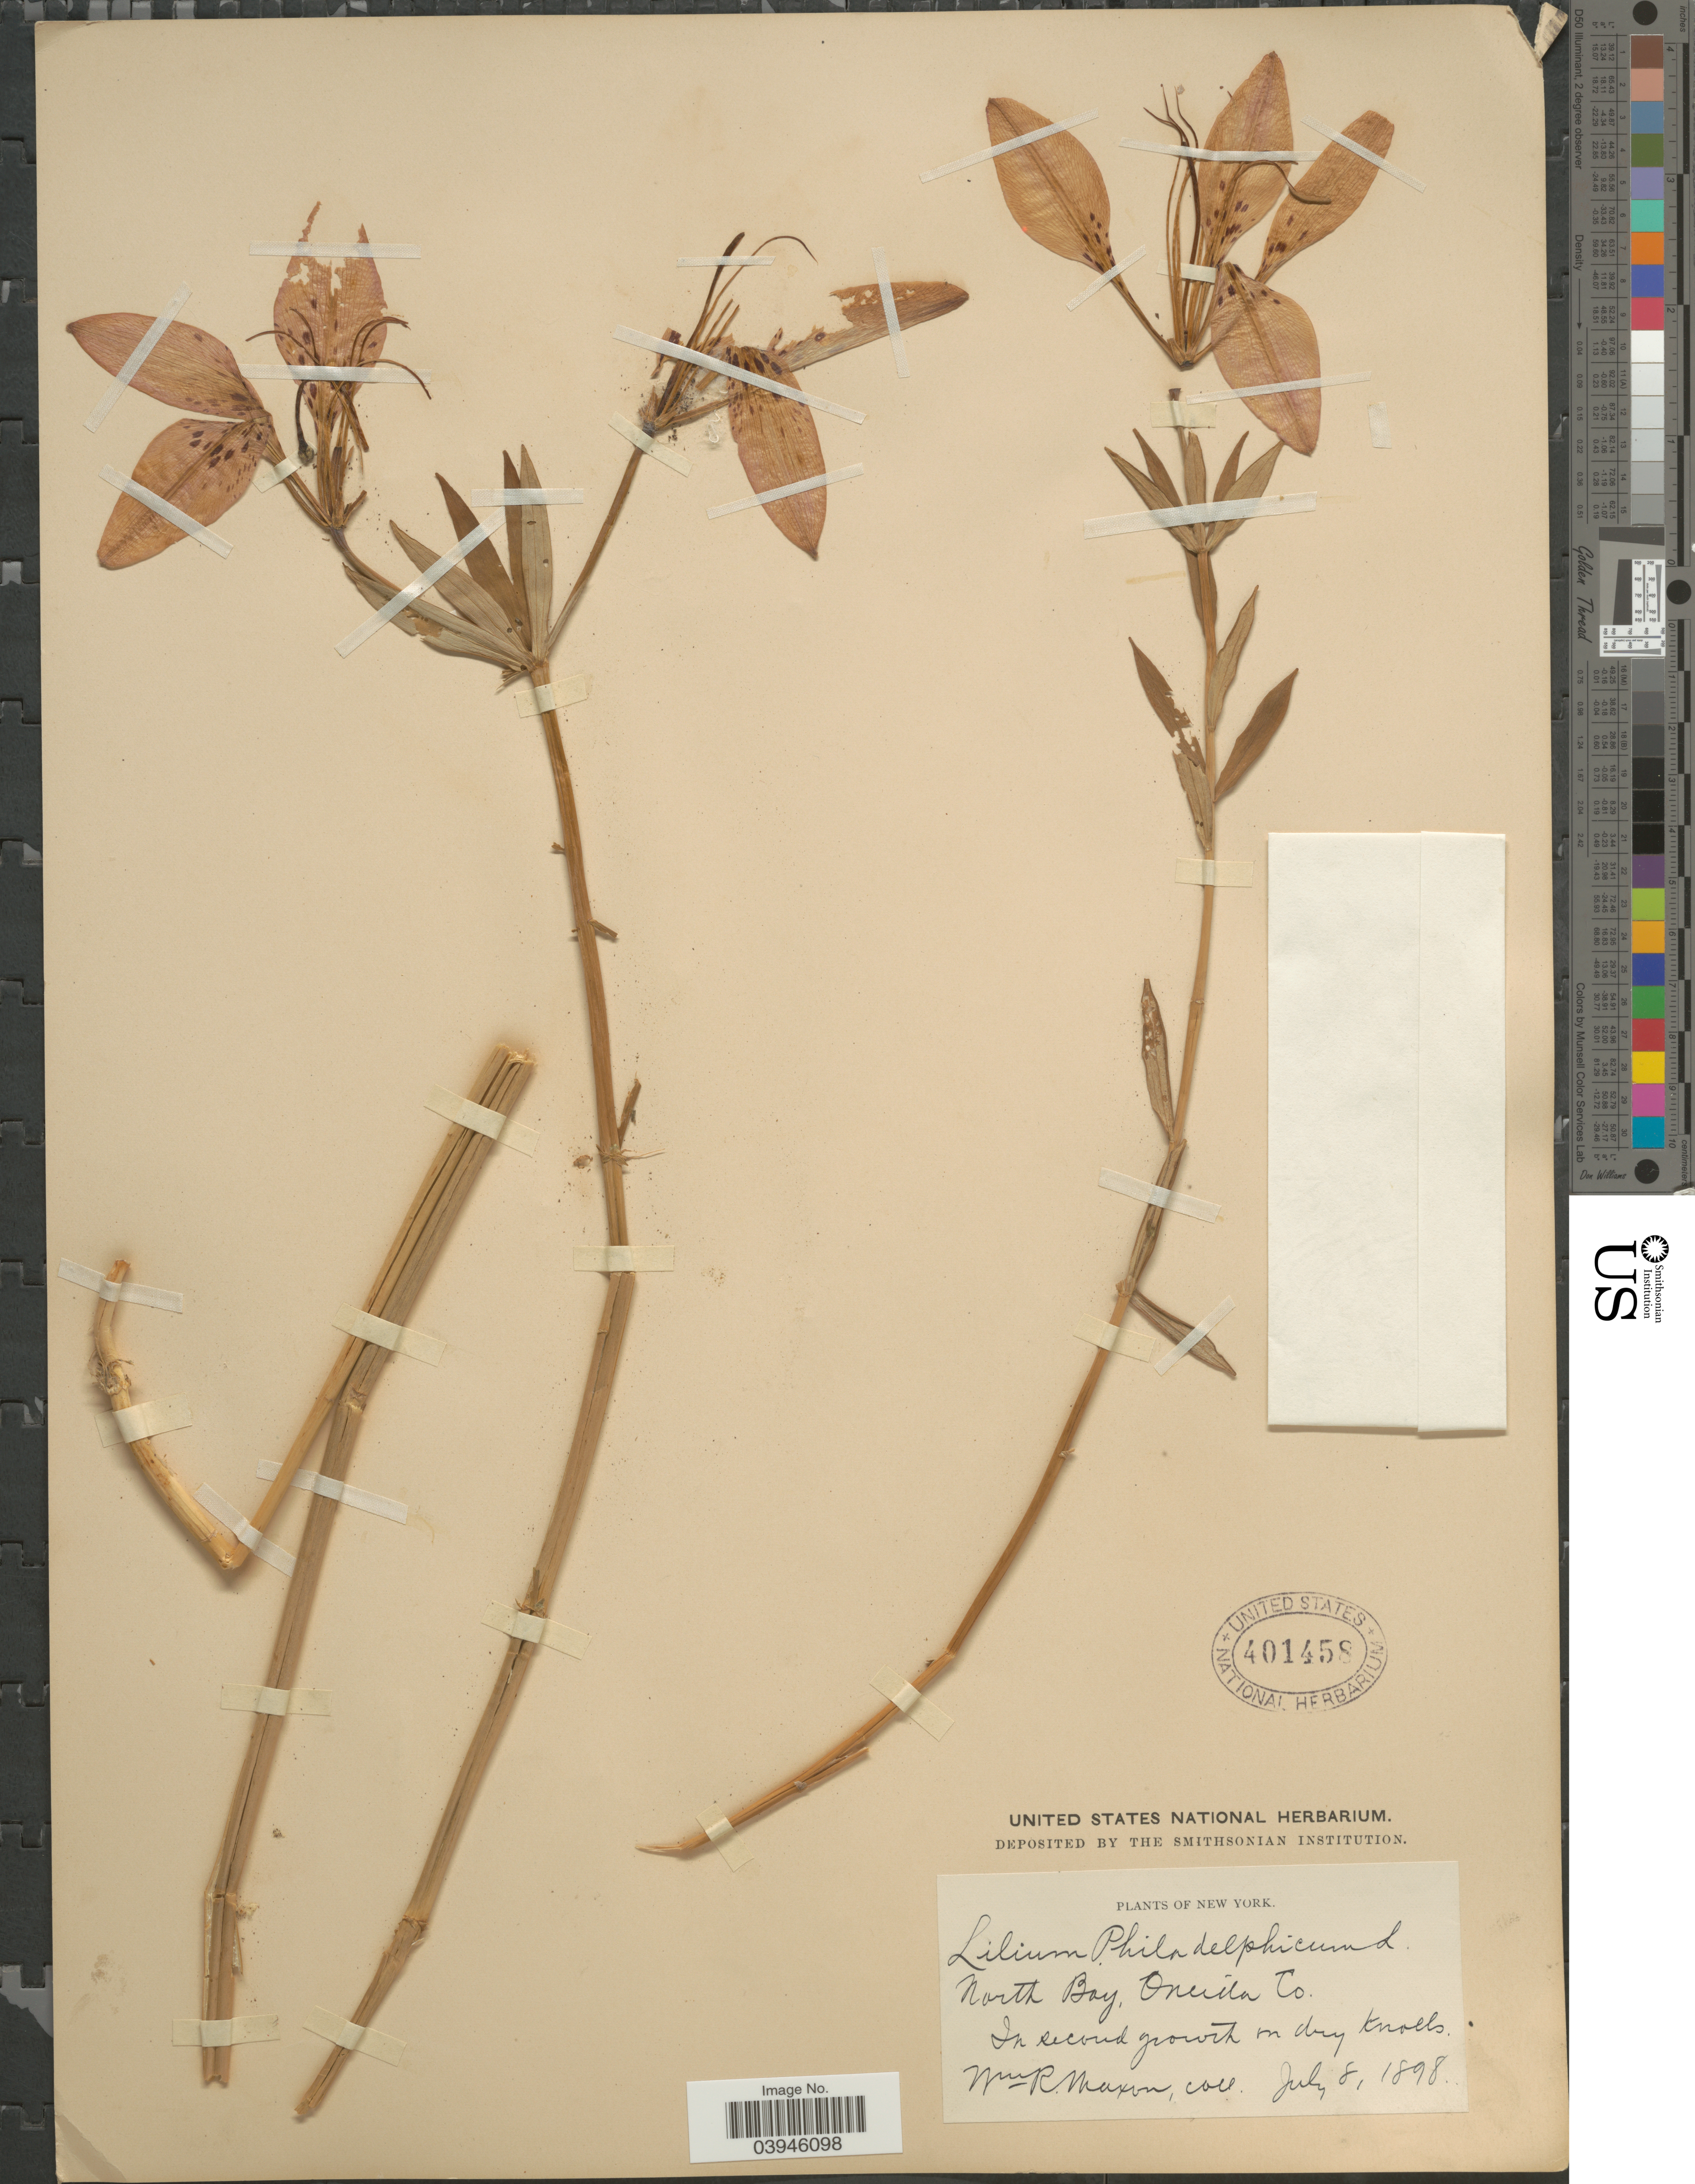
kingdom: Plantae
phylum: Tracheophyta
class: Liliopsida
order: Liliales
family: Liliaceae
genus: Lilium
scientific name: Lilium philadelphicum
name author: L.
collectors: W. R. Maxon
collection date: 1898-07-08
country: United States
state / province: New York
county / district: Oneida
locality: North Bay, Oneida Co.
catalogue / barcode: US 401458